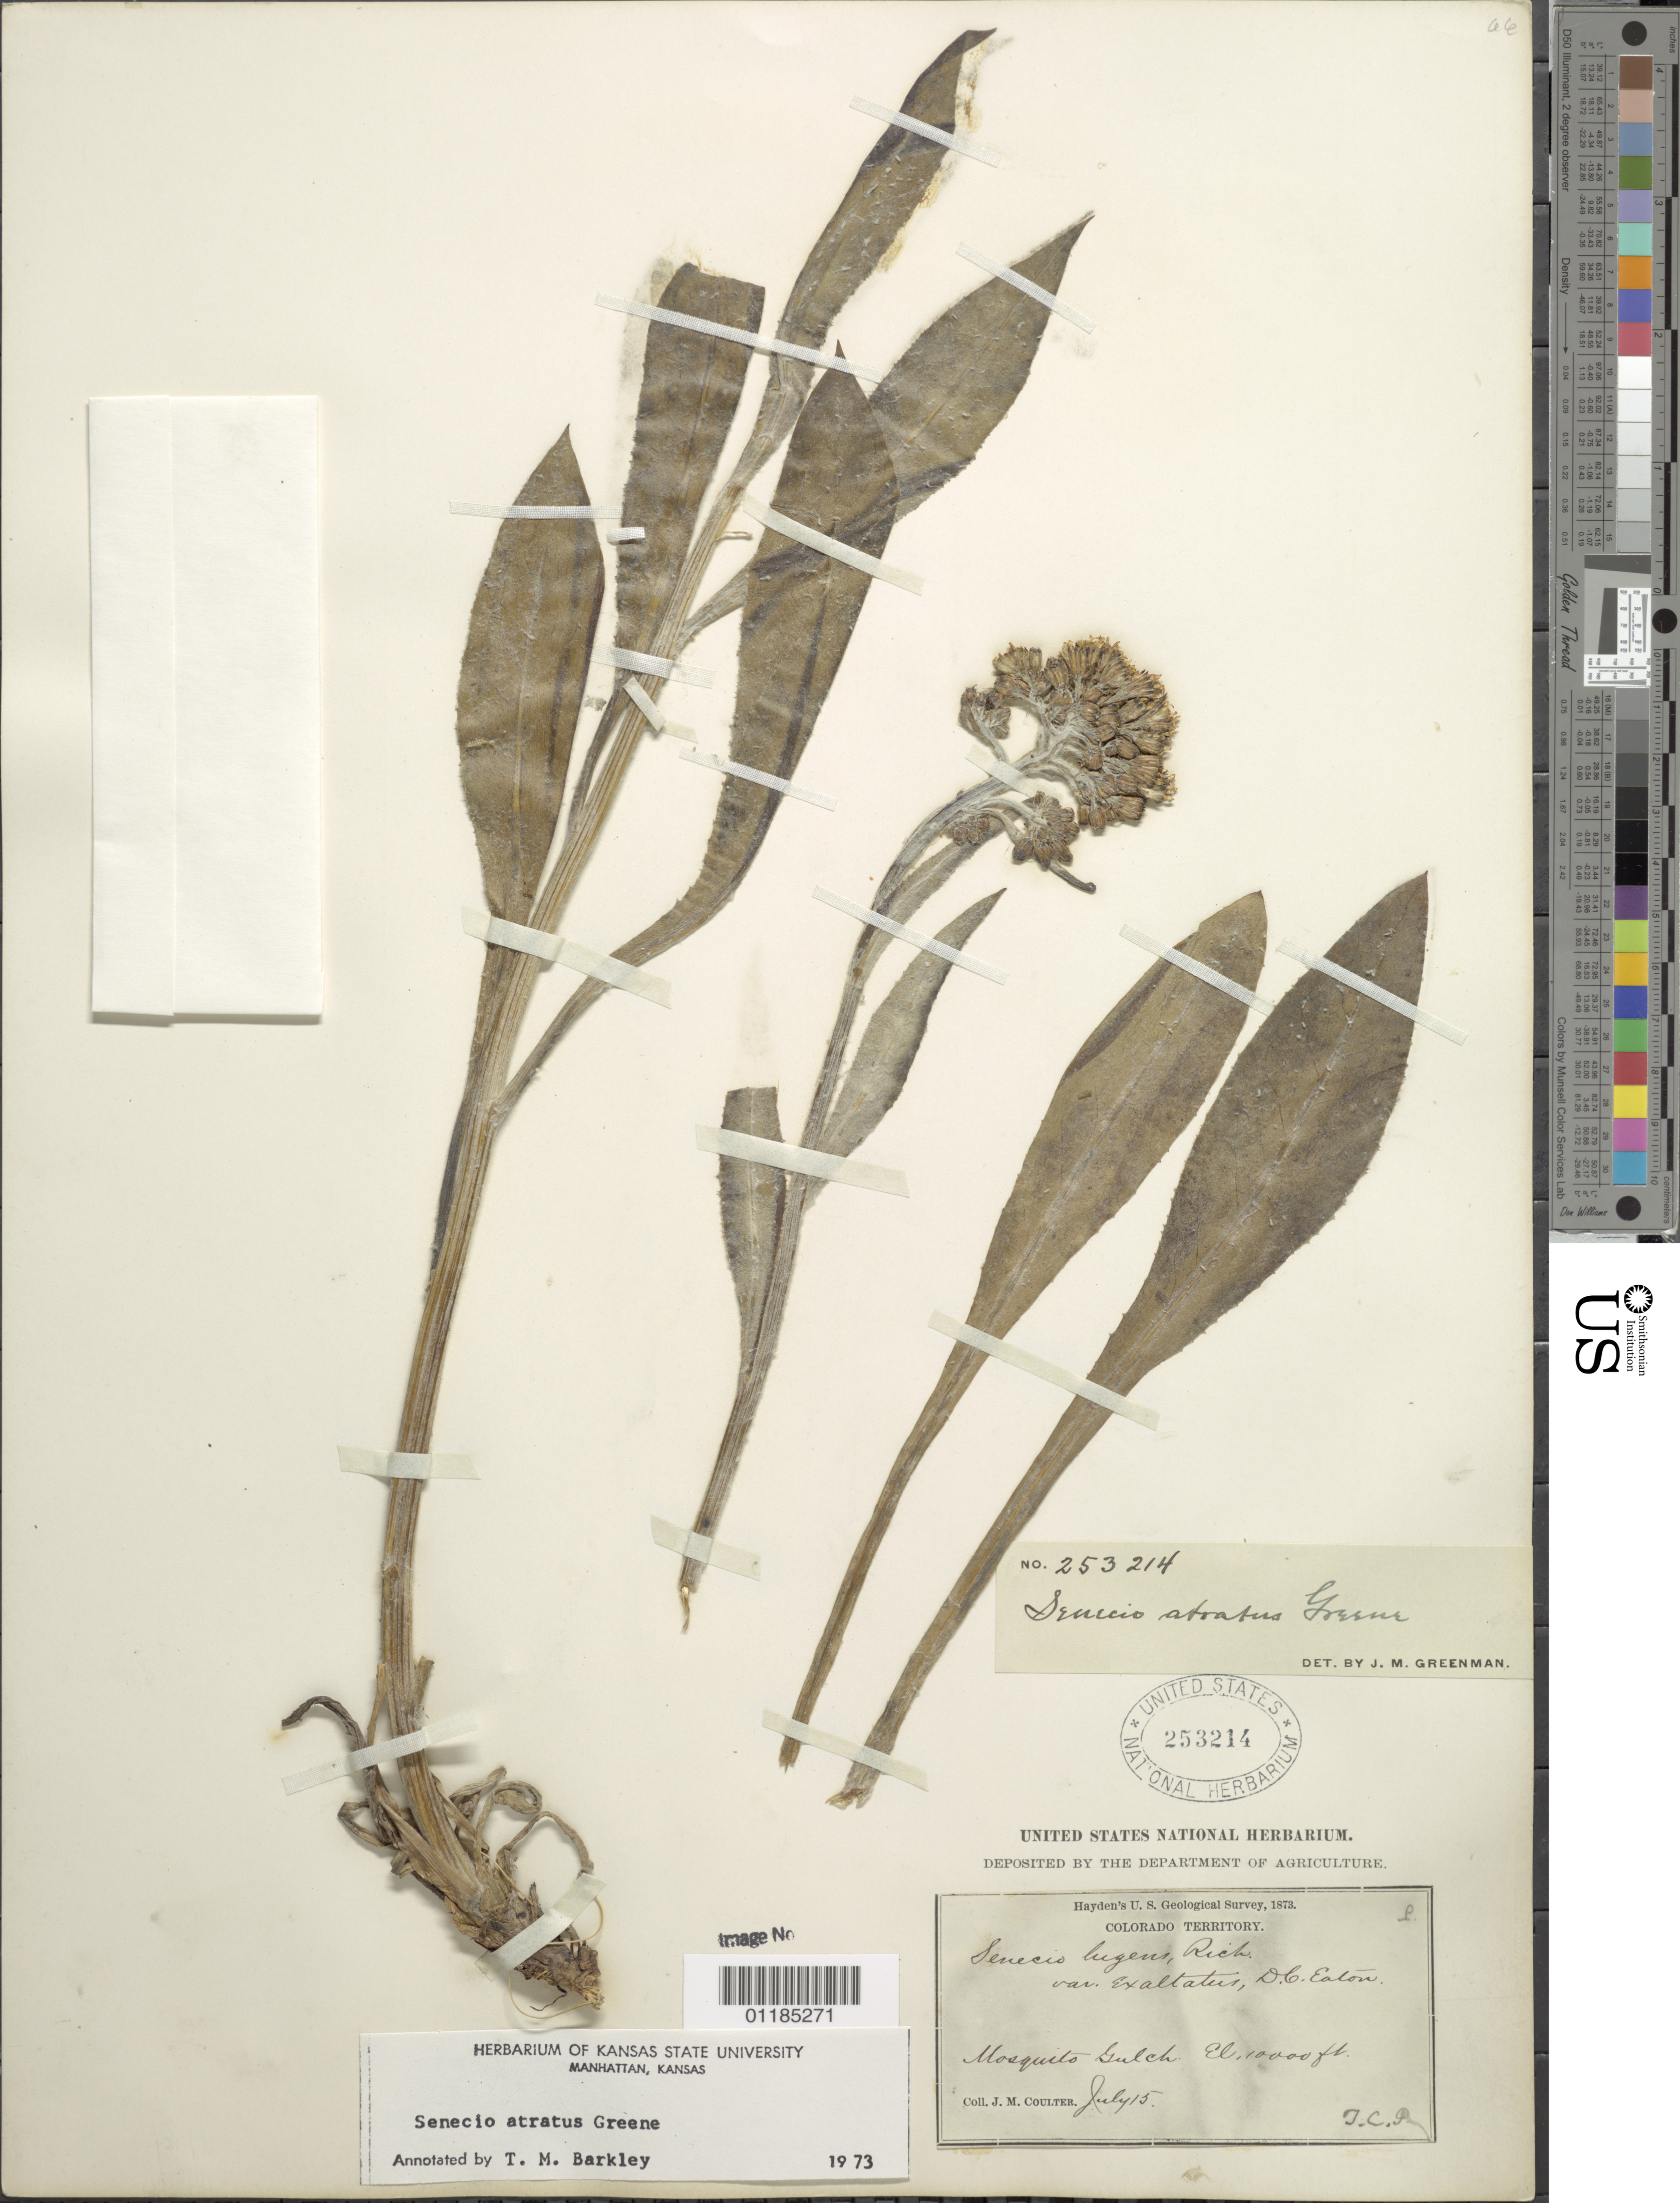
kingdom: Plantae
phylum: Tracheophyta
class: Magnoliopsida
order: Asterales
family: Asteraceae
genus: Senecio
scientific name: Senecio atratus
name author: Greene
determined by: Barkley, Theodore M.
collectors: J. M. Coulter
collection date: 1873-07-15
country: United States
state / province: Colorado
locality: Mosquito Gulch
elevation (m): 3048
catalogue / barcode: US 253214